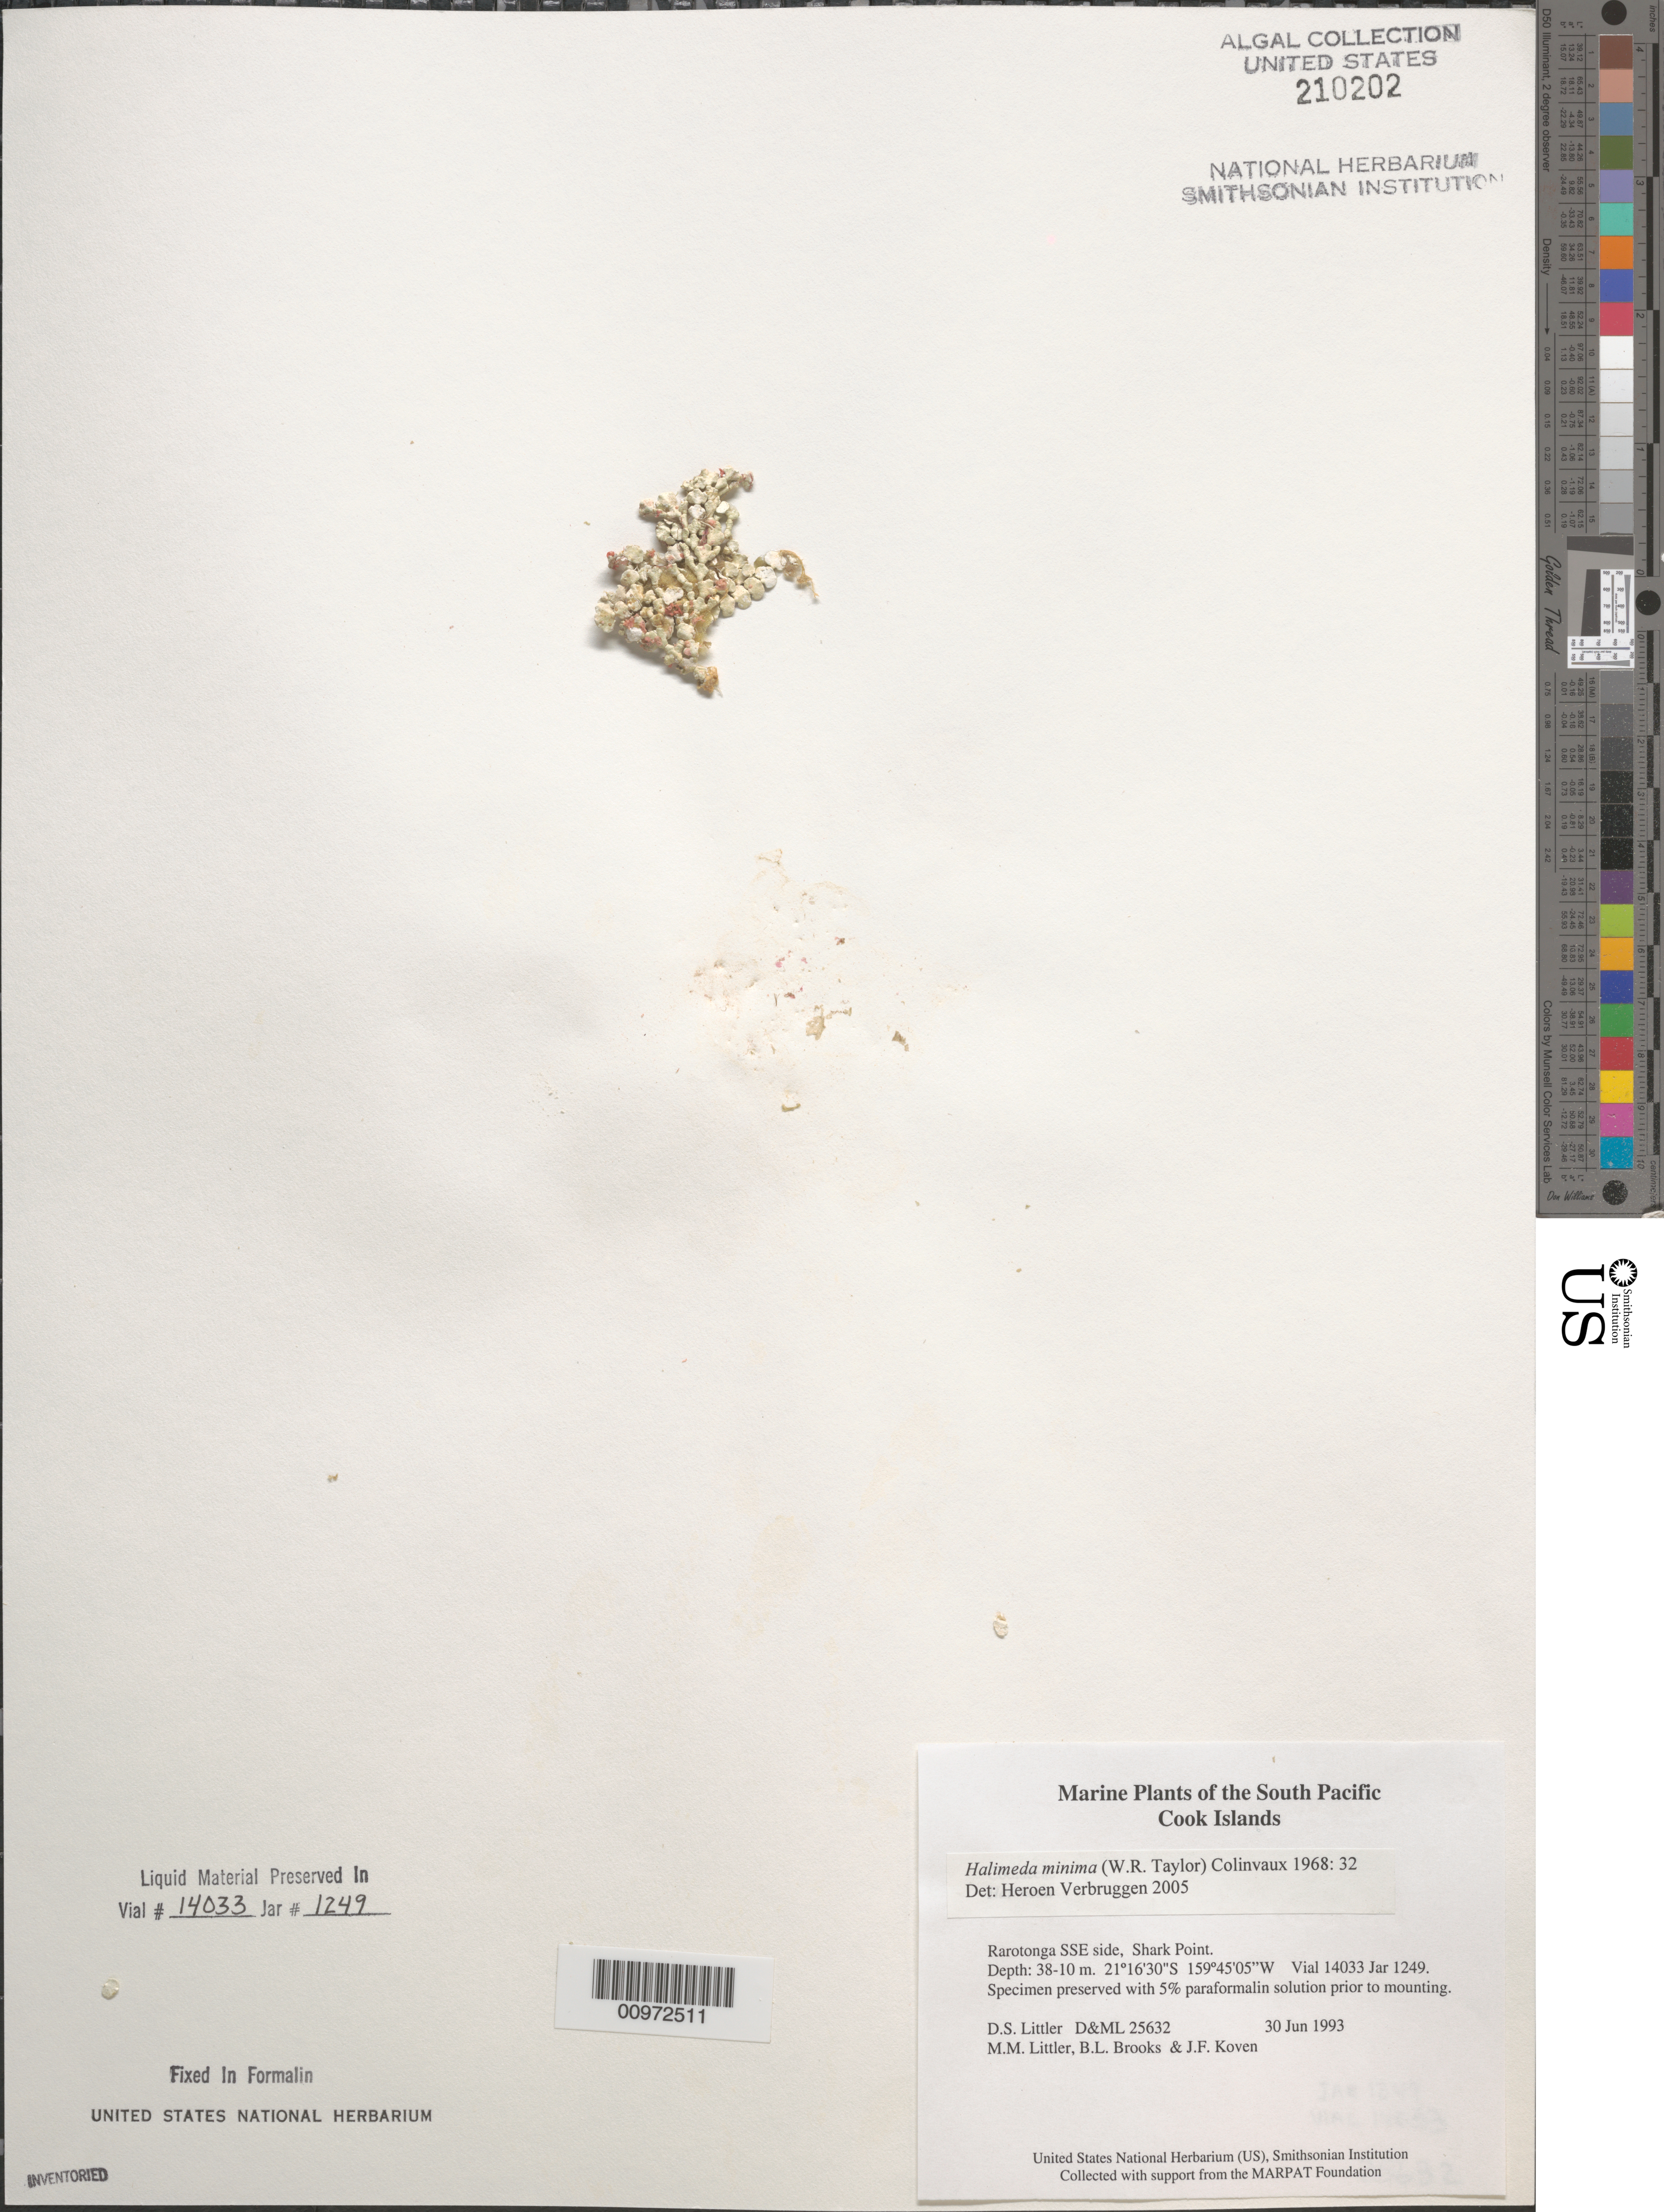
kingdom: Plantae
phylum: Chlorophyta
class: Ulvophyceae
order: Bryopsidales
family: Halimedaceae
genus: Halimeda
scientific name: Halimeda minima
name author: (W.R. Taylor) Hillis-Colinvaux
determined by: Verbruggen, H.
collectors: D. S. Littler, M. M. Littler, B. Brooks & J. Koven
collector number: D&ML 25632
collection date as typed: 30 Jun 1993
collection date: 1993-06-30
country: Cook Islands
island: Rarotonga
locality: Shark Point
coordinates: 21 16'30"S, 159 45'05"W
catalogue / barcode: US 210202